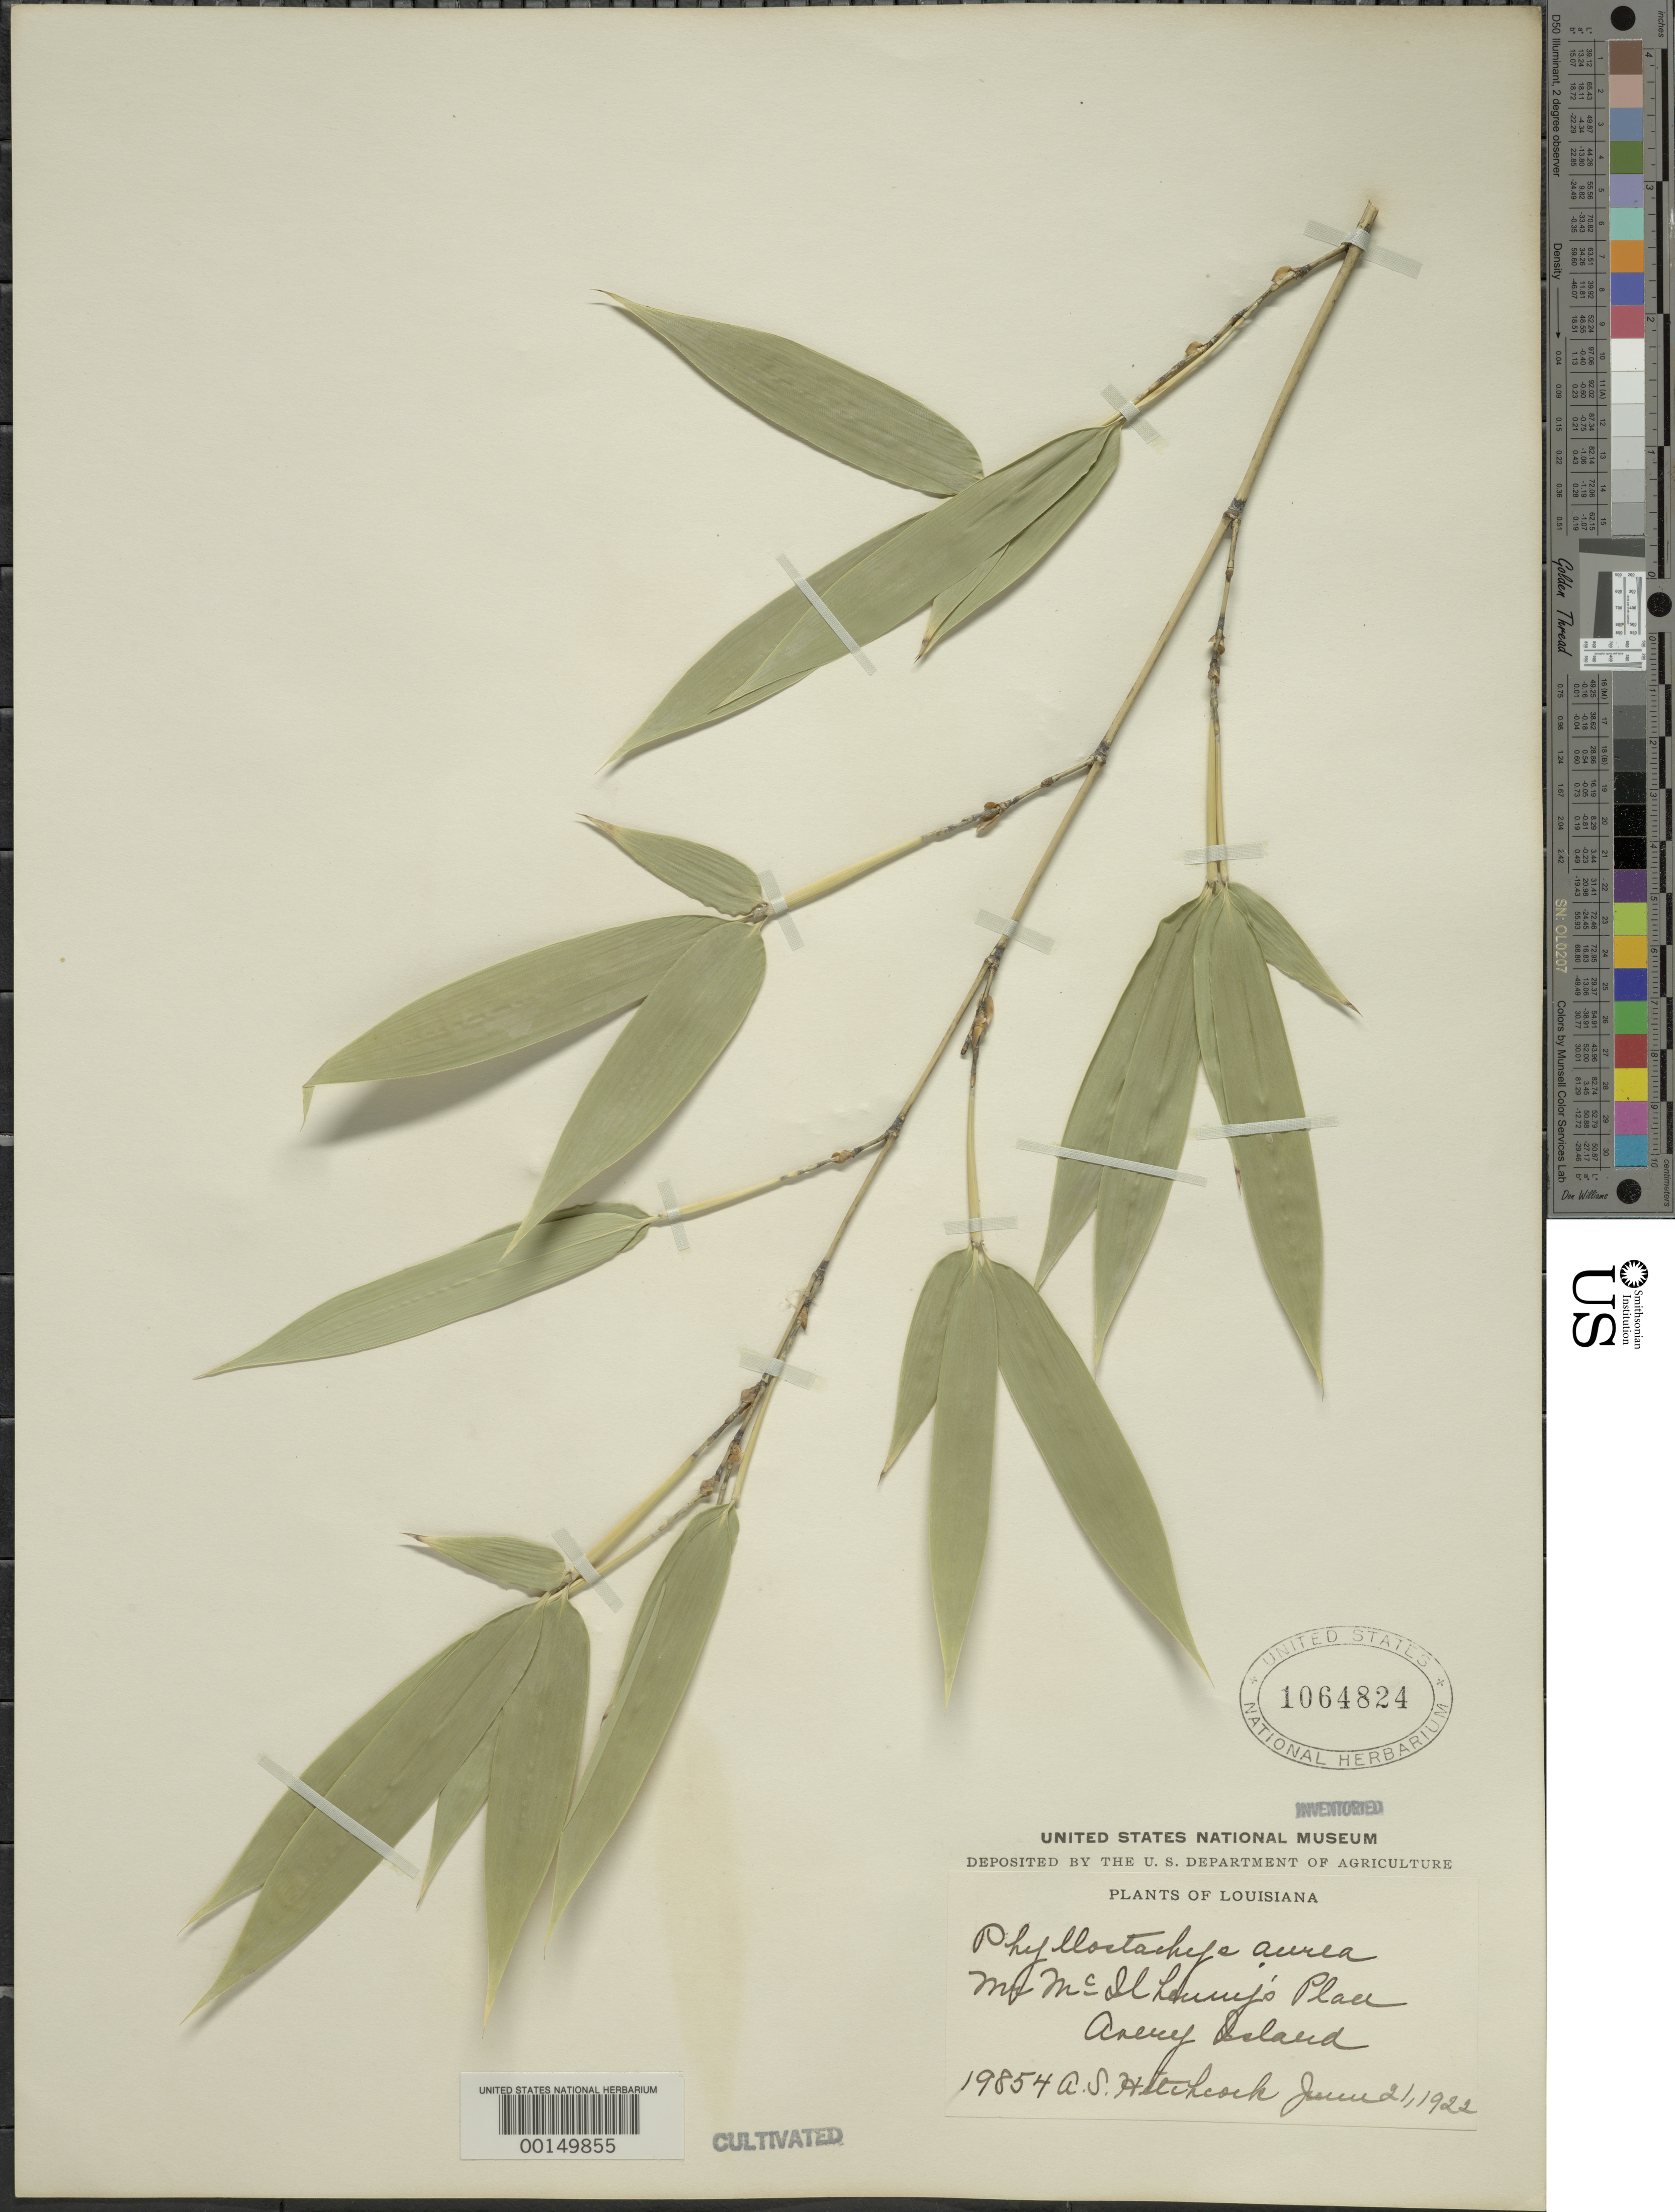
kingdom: Plantae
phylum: Tracheophyta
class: Liliopsida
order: Poales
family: Poaceae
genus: Phyllostachys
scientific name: Phyllostachys aurea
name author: Rivière & C. Rivière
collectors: A. S. Hitchcock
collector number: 19854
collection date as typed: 21 Jun 1922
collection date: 1922-06-21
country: United States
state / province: Louisiana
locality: Avery island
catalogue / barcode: US 1064824